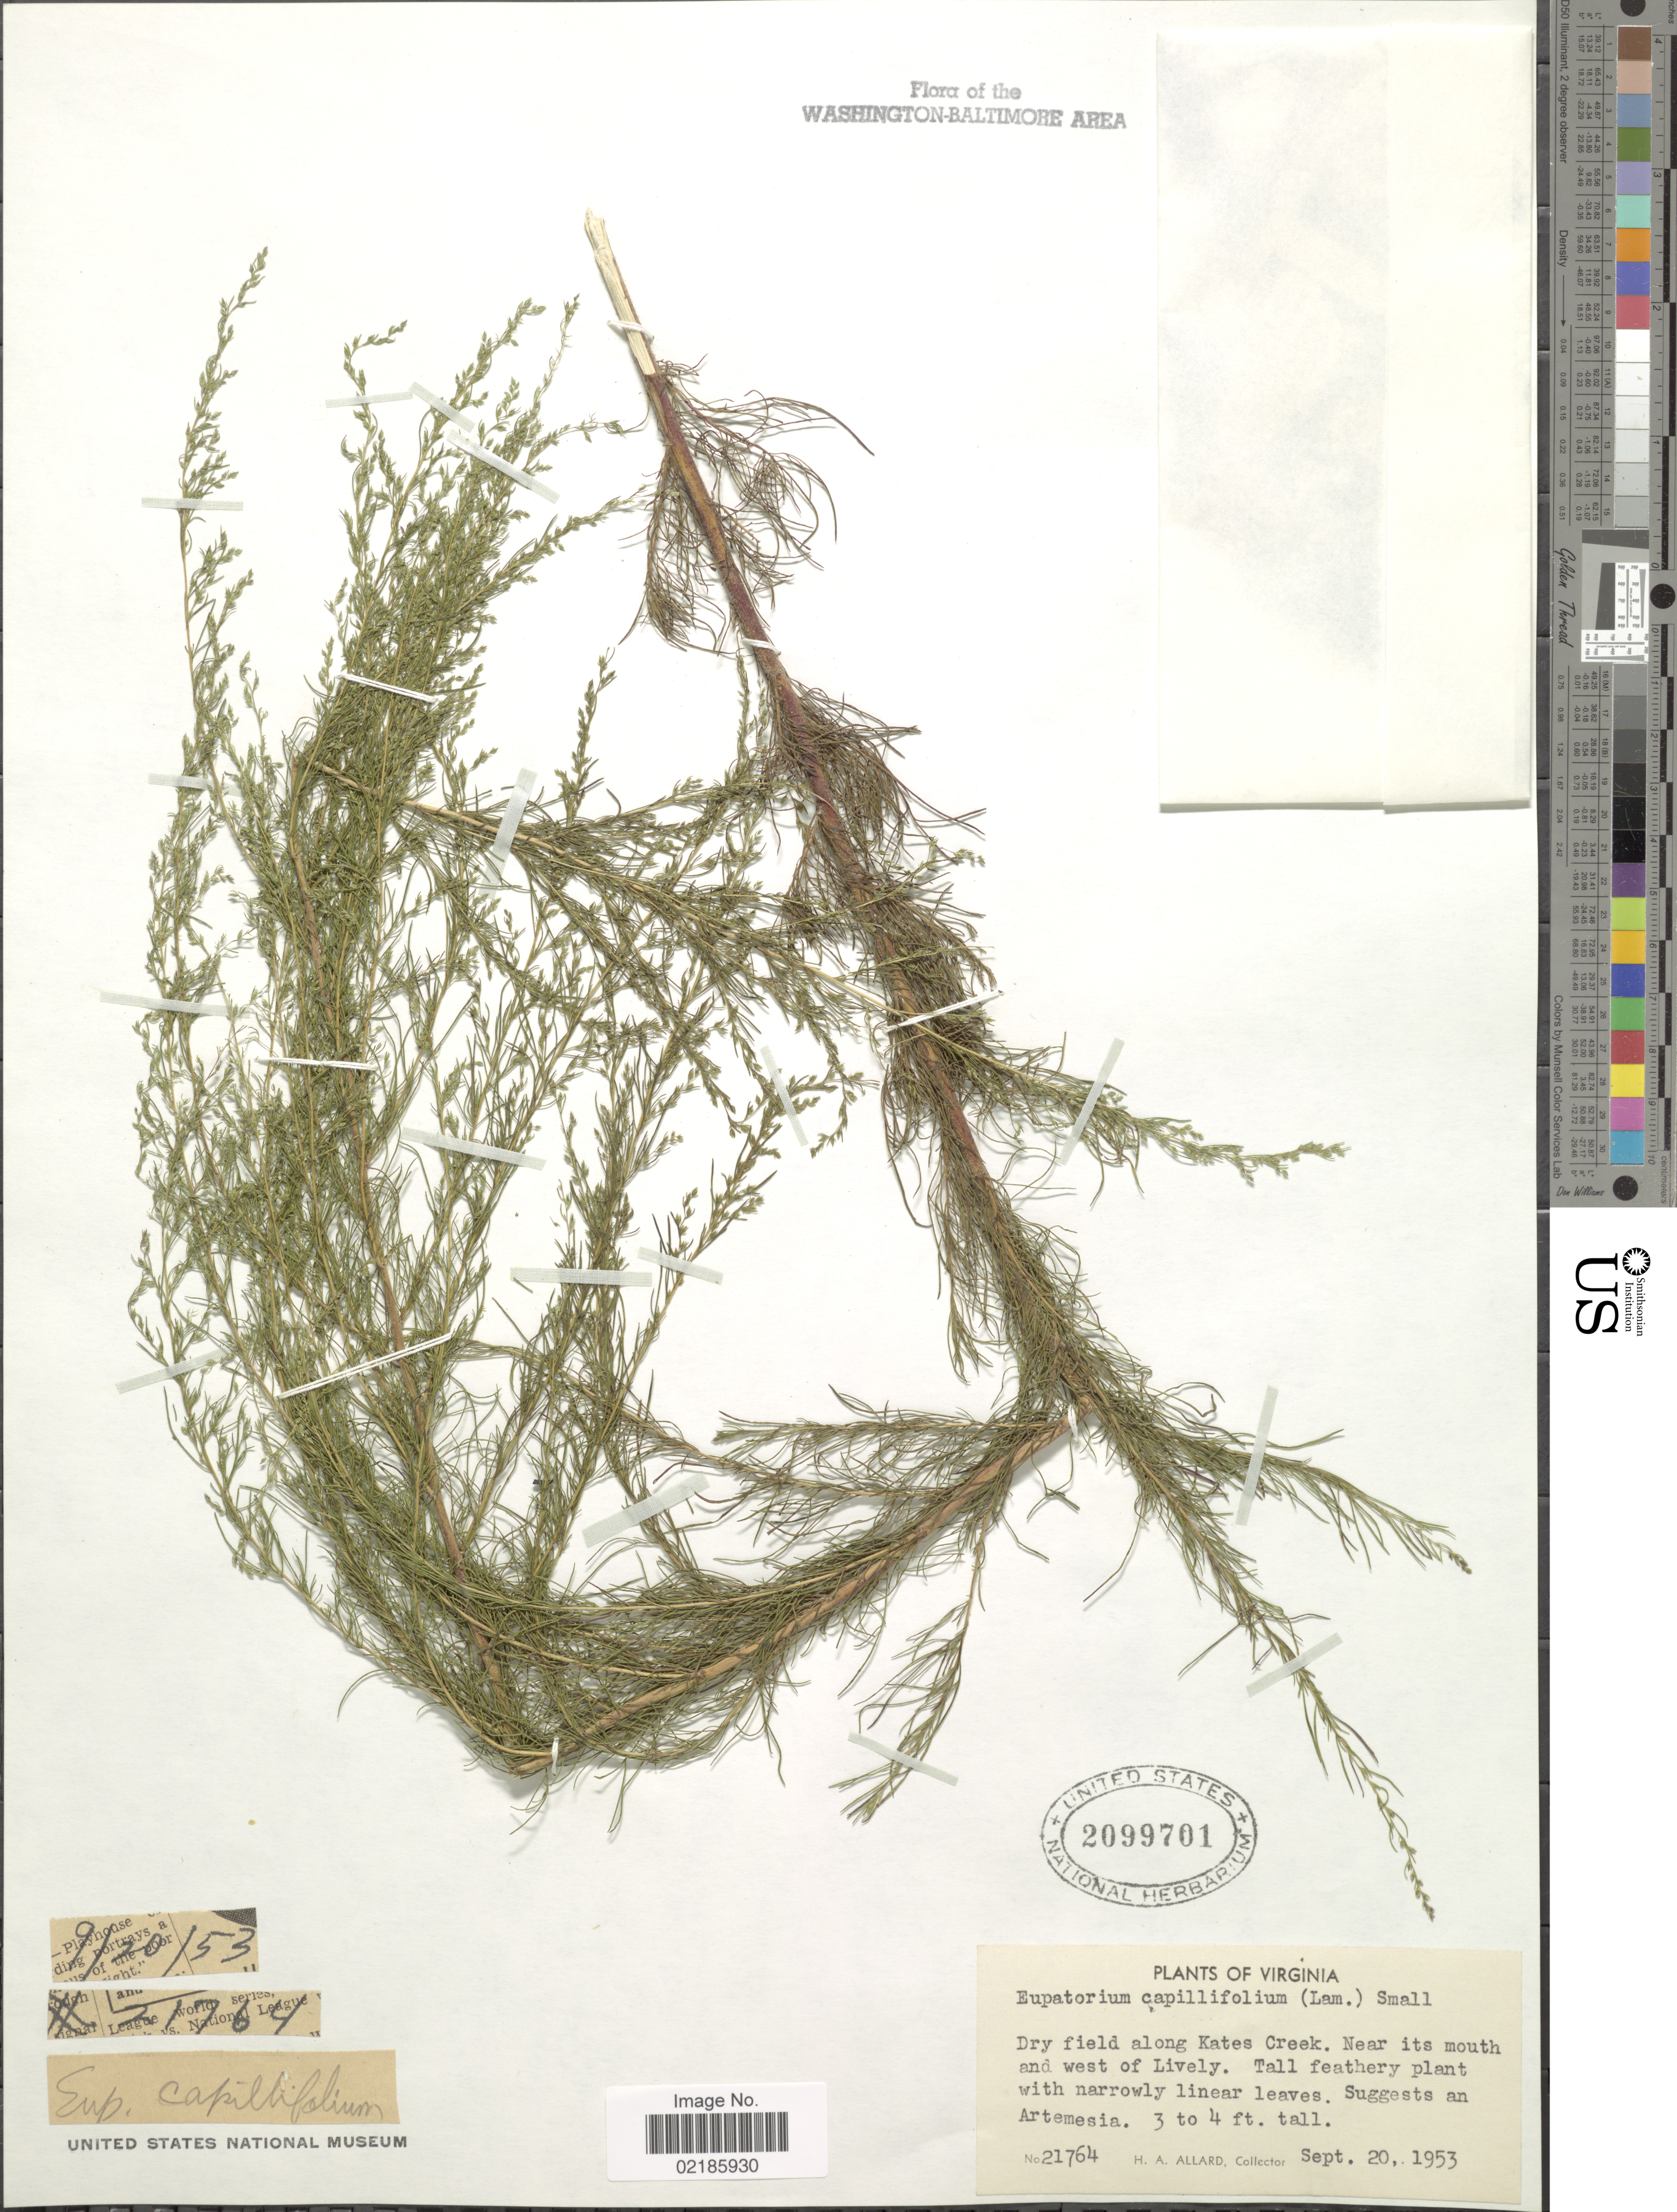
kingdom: Plantae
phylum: Tracheophyta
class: Magnoliopsida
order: Asterales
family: Asteraceae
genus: Eupatorium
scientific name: Eupatorium capillifolium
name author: (Lam.) Small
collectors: H. A. Allard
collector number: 21764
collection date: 1953-09-20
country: United States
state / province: Virginia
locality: Dry field along Kates Creek. Near its mouth and west of Lively.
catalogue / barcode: US 2099701